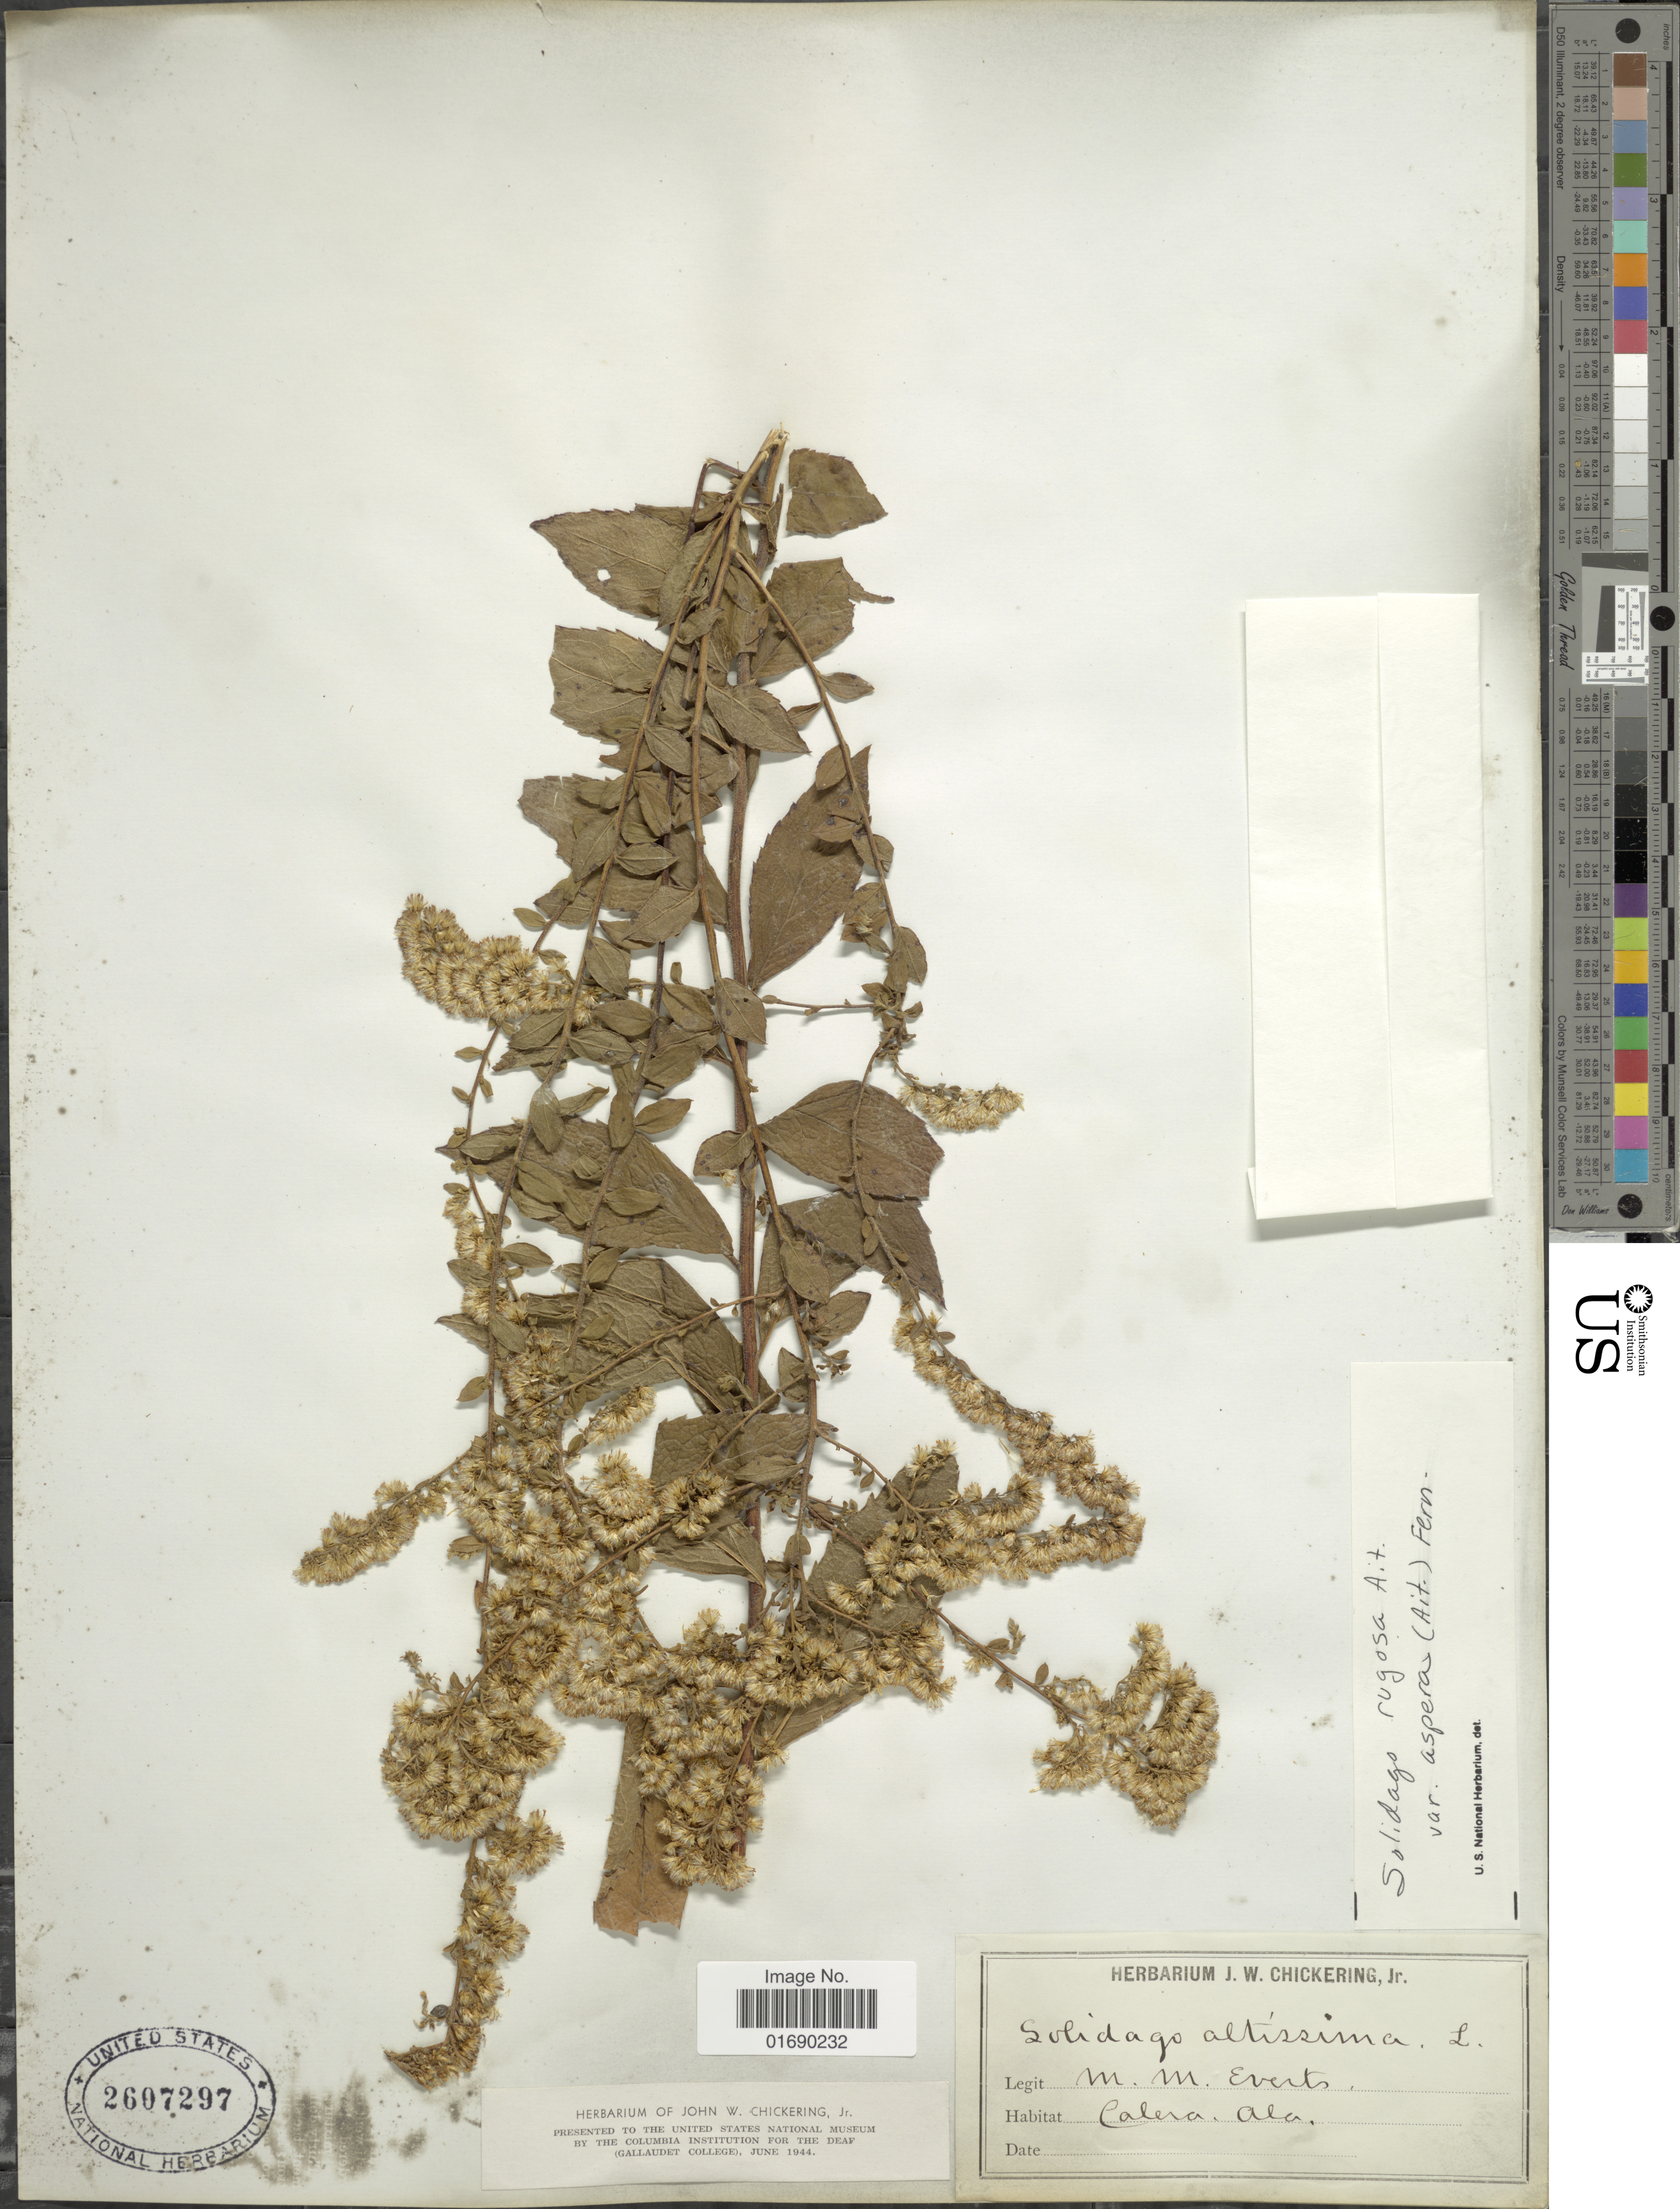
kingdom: Plantae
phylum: Tracheophyta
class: Magnoliopsida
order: Asterales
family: Asteraceae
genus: Solidago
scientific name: Solidago rugosa var. celtidifolia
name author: (Small) Fernald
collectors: M. Everts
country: United States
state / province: Alabama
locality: Calera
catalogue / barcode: US 2607297